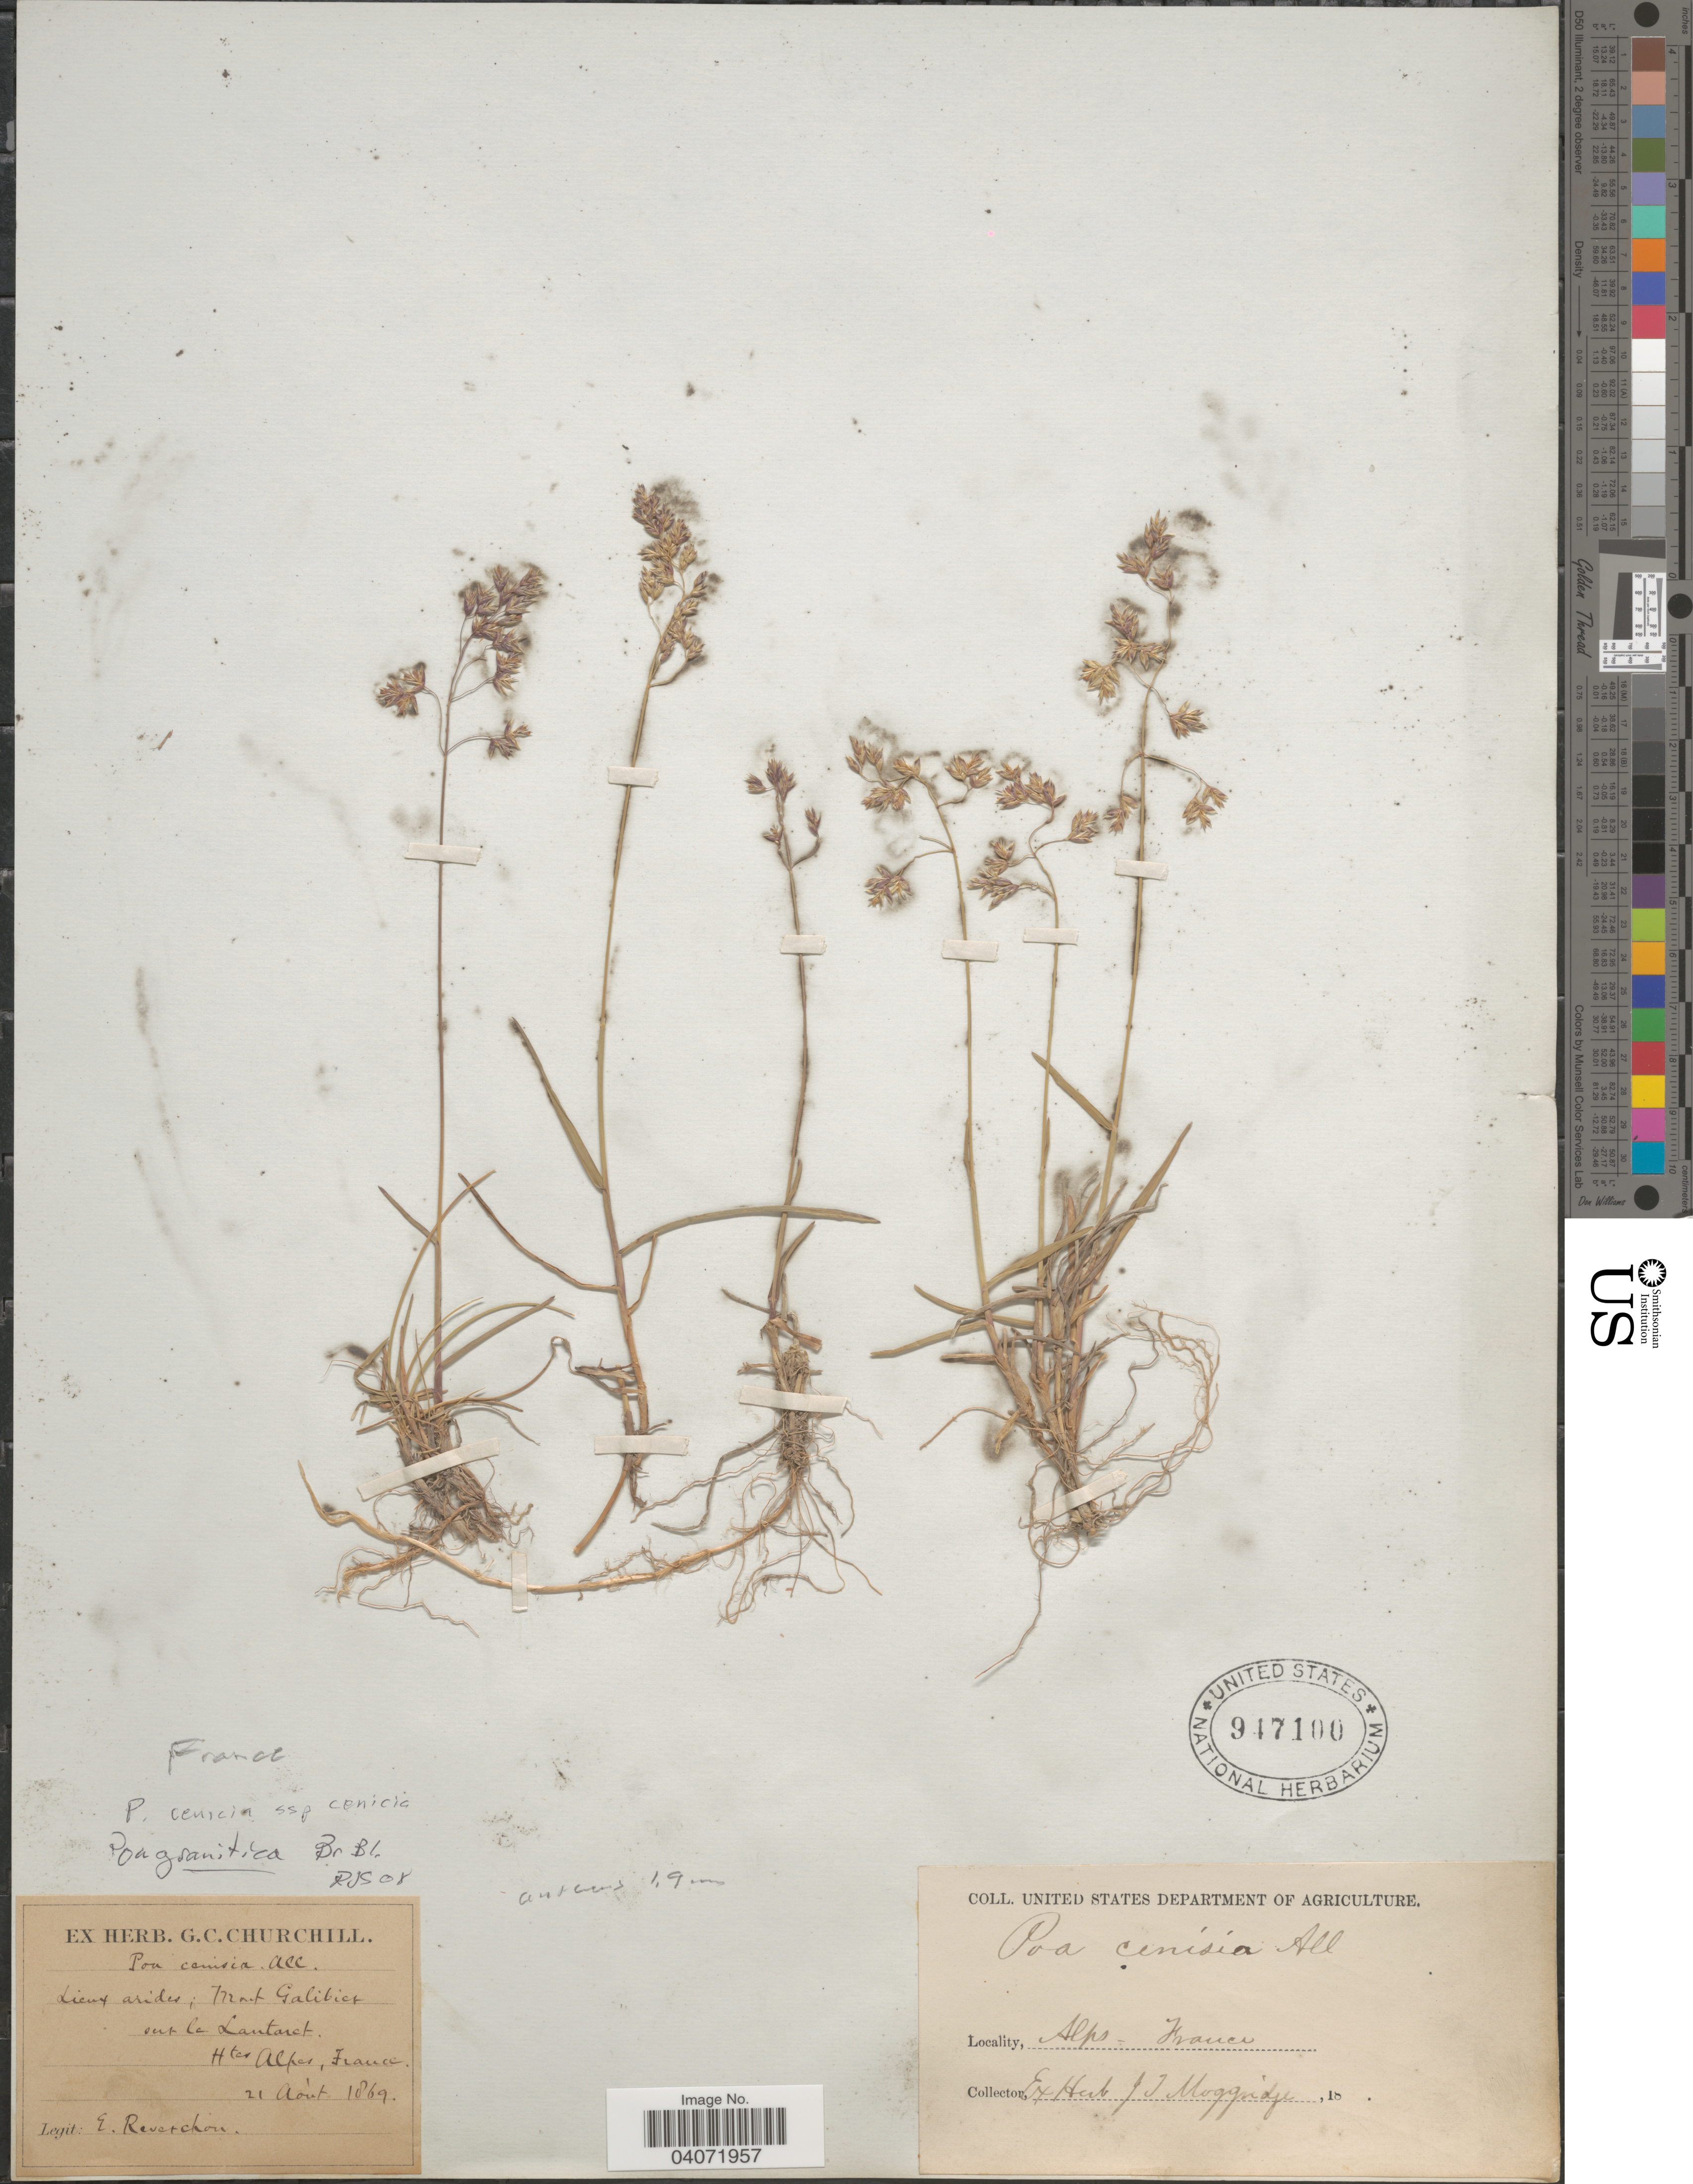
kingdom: Plantae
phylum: Tracheophyta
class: Liliopsida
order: Poales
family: Poaceae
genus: Poa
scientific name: Poa cenisia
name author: All.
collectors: E. Reverchon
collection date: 1869-08-21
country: France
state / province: Auvergne-Rhône-Alpes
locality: Lieux arides; Mont Galibier sur la Lautaret. Htes. Alpes.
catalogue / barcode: US 947100